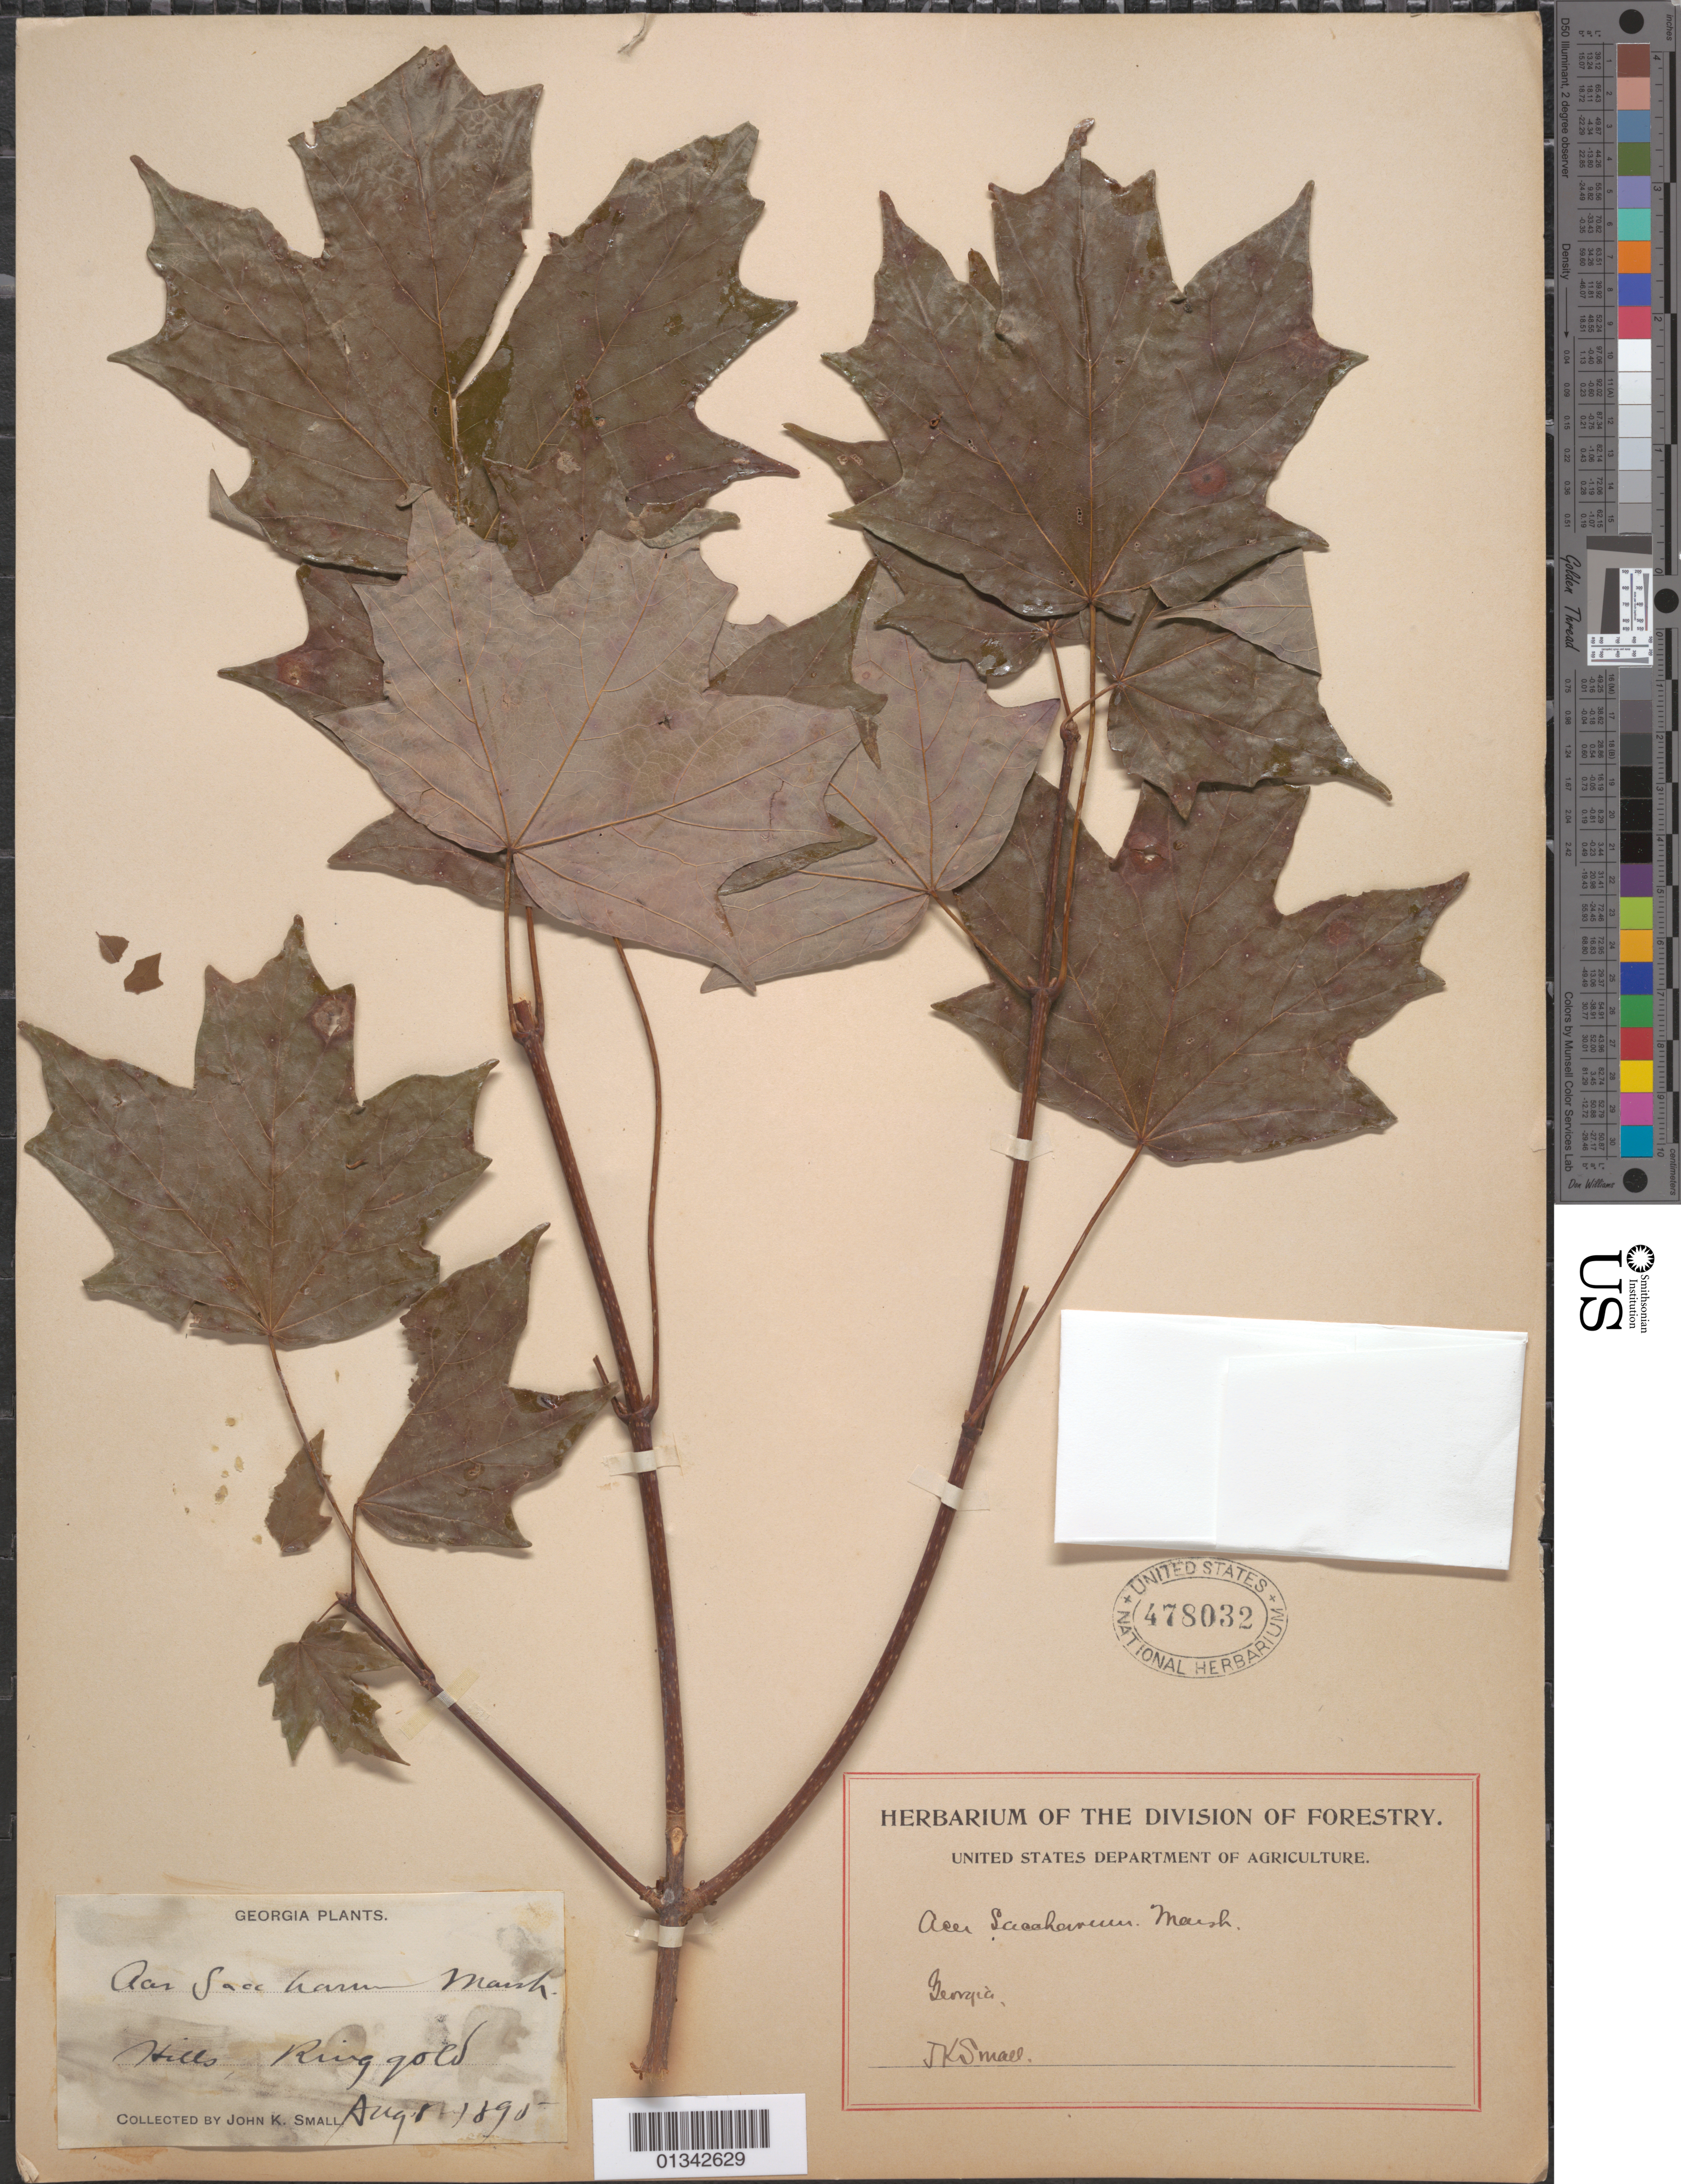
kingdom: Plantae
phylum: Tracheophyta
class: Magnoliopsida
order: Sapindales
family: Sapindaceae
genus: Acer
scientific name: Acer saccharum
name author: Marshall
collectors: J. K. Small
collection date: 1890-08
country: United States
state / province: Georgia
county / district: Catoosa County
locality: Ringgold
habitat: Hills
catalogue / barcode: US 478032